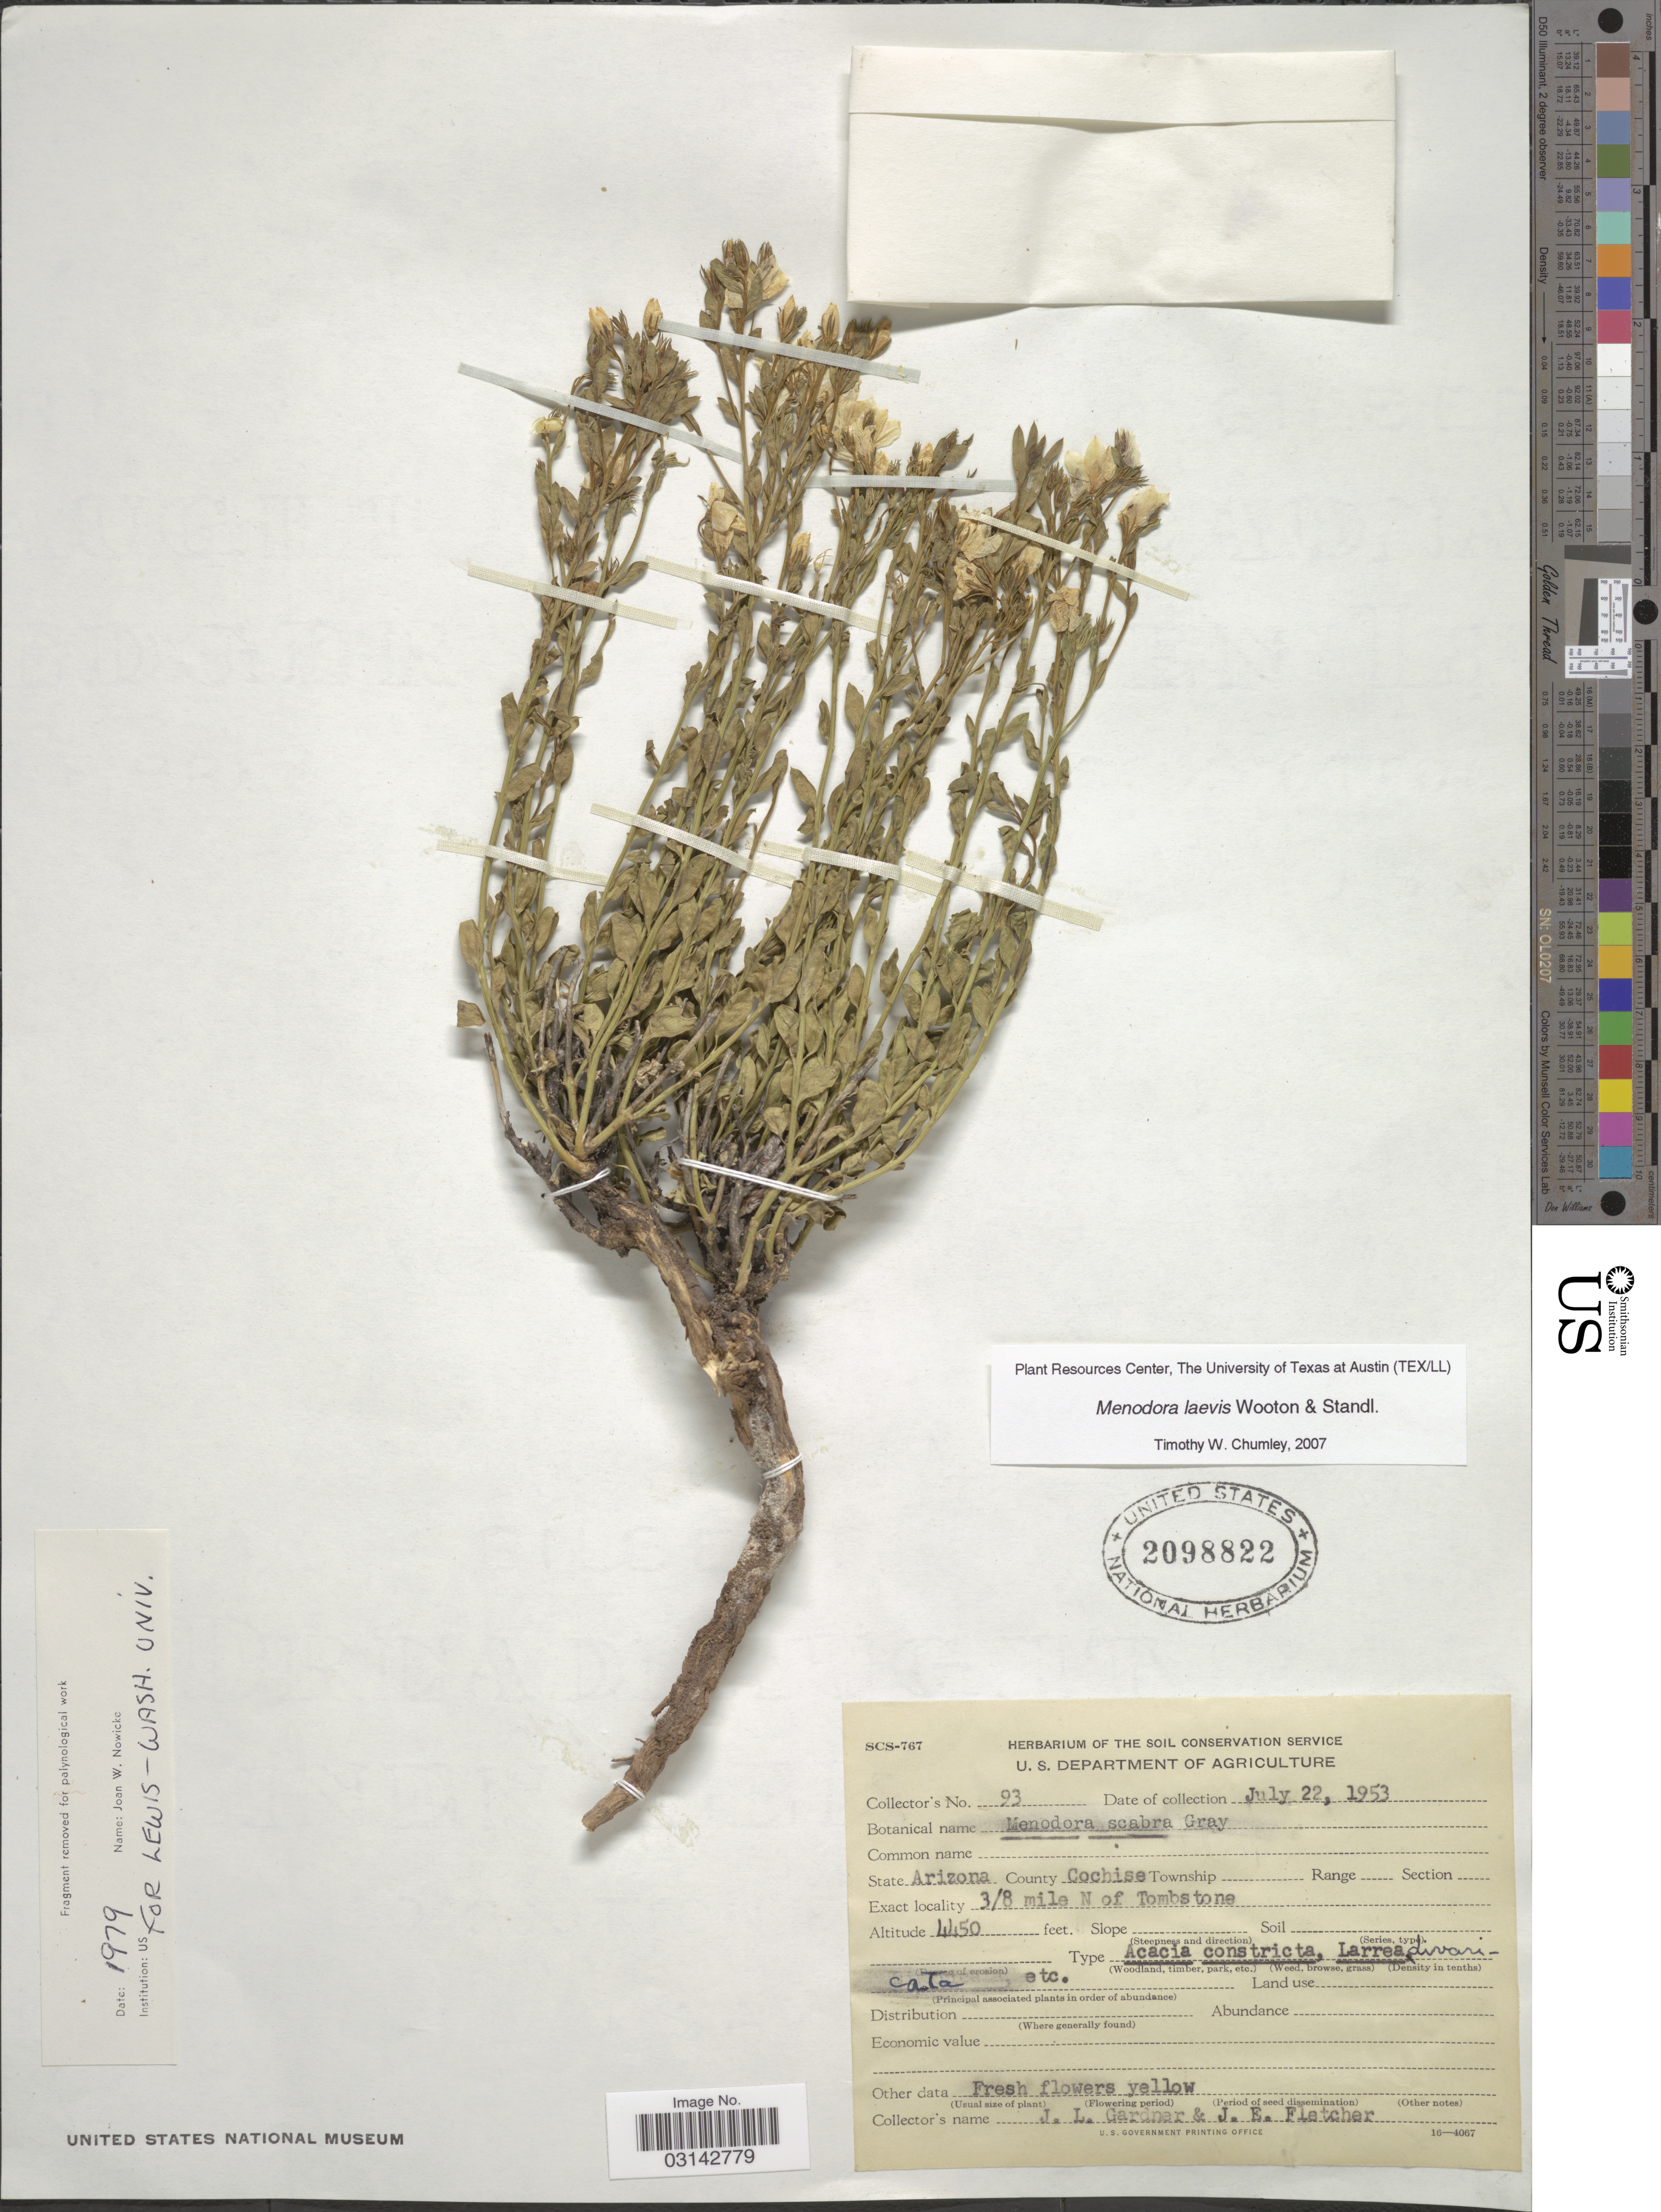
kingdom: Plantae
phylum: Tracheophyta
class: Magnoliopsida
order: Lamiales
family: Oleaceae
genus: Menodora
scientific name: Menodora laevis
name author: Wooton & Standl.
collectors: J. L. Gardner & J. Fletcher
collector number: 93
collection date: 1953-07-22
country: United States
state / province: Arizona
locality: County Cochise, 3/8 mile N of Tombstone.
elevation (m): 1356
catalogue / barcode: US 2098822